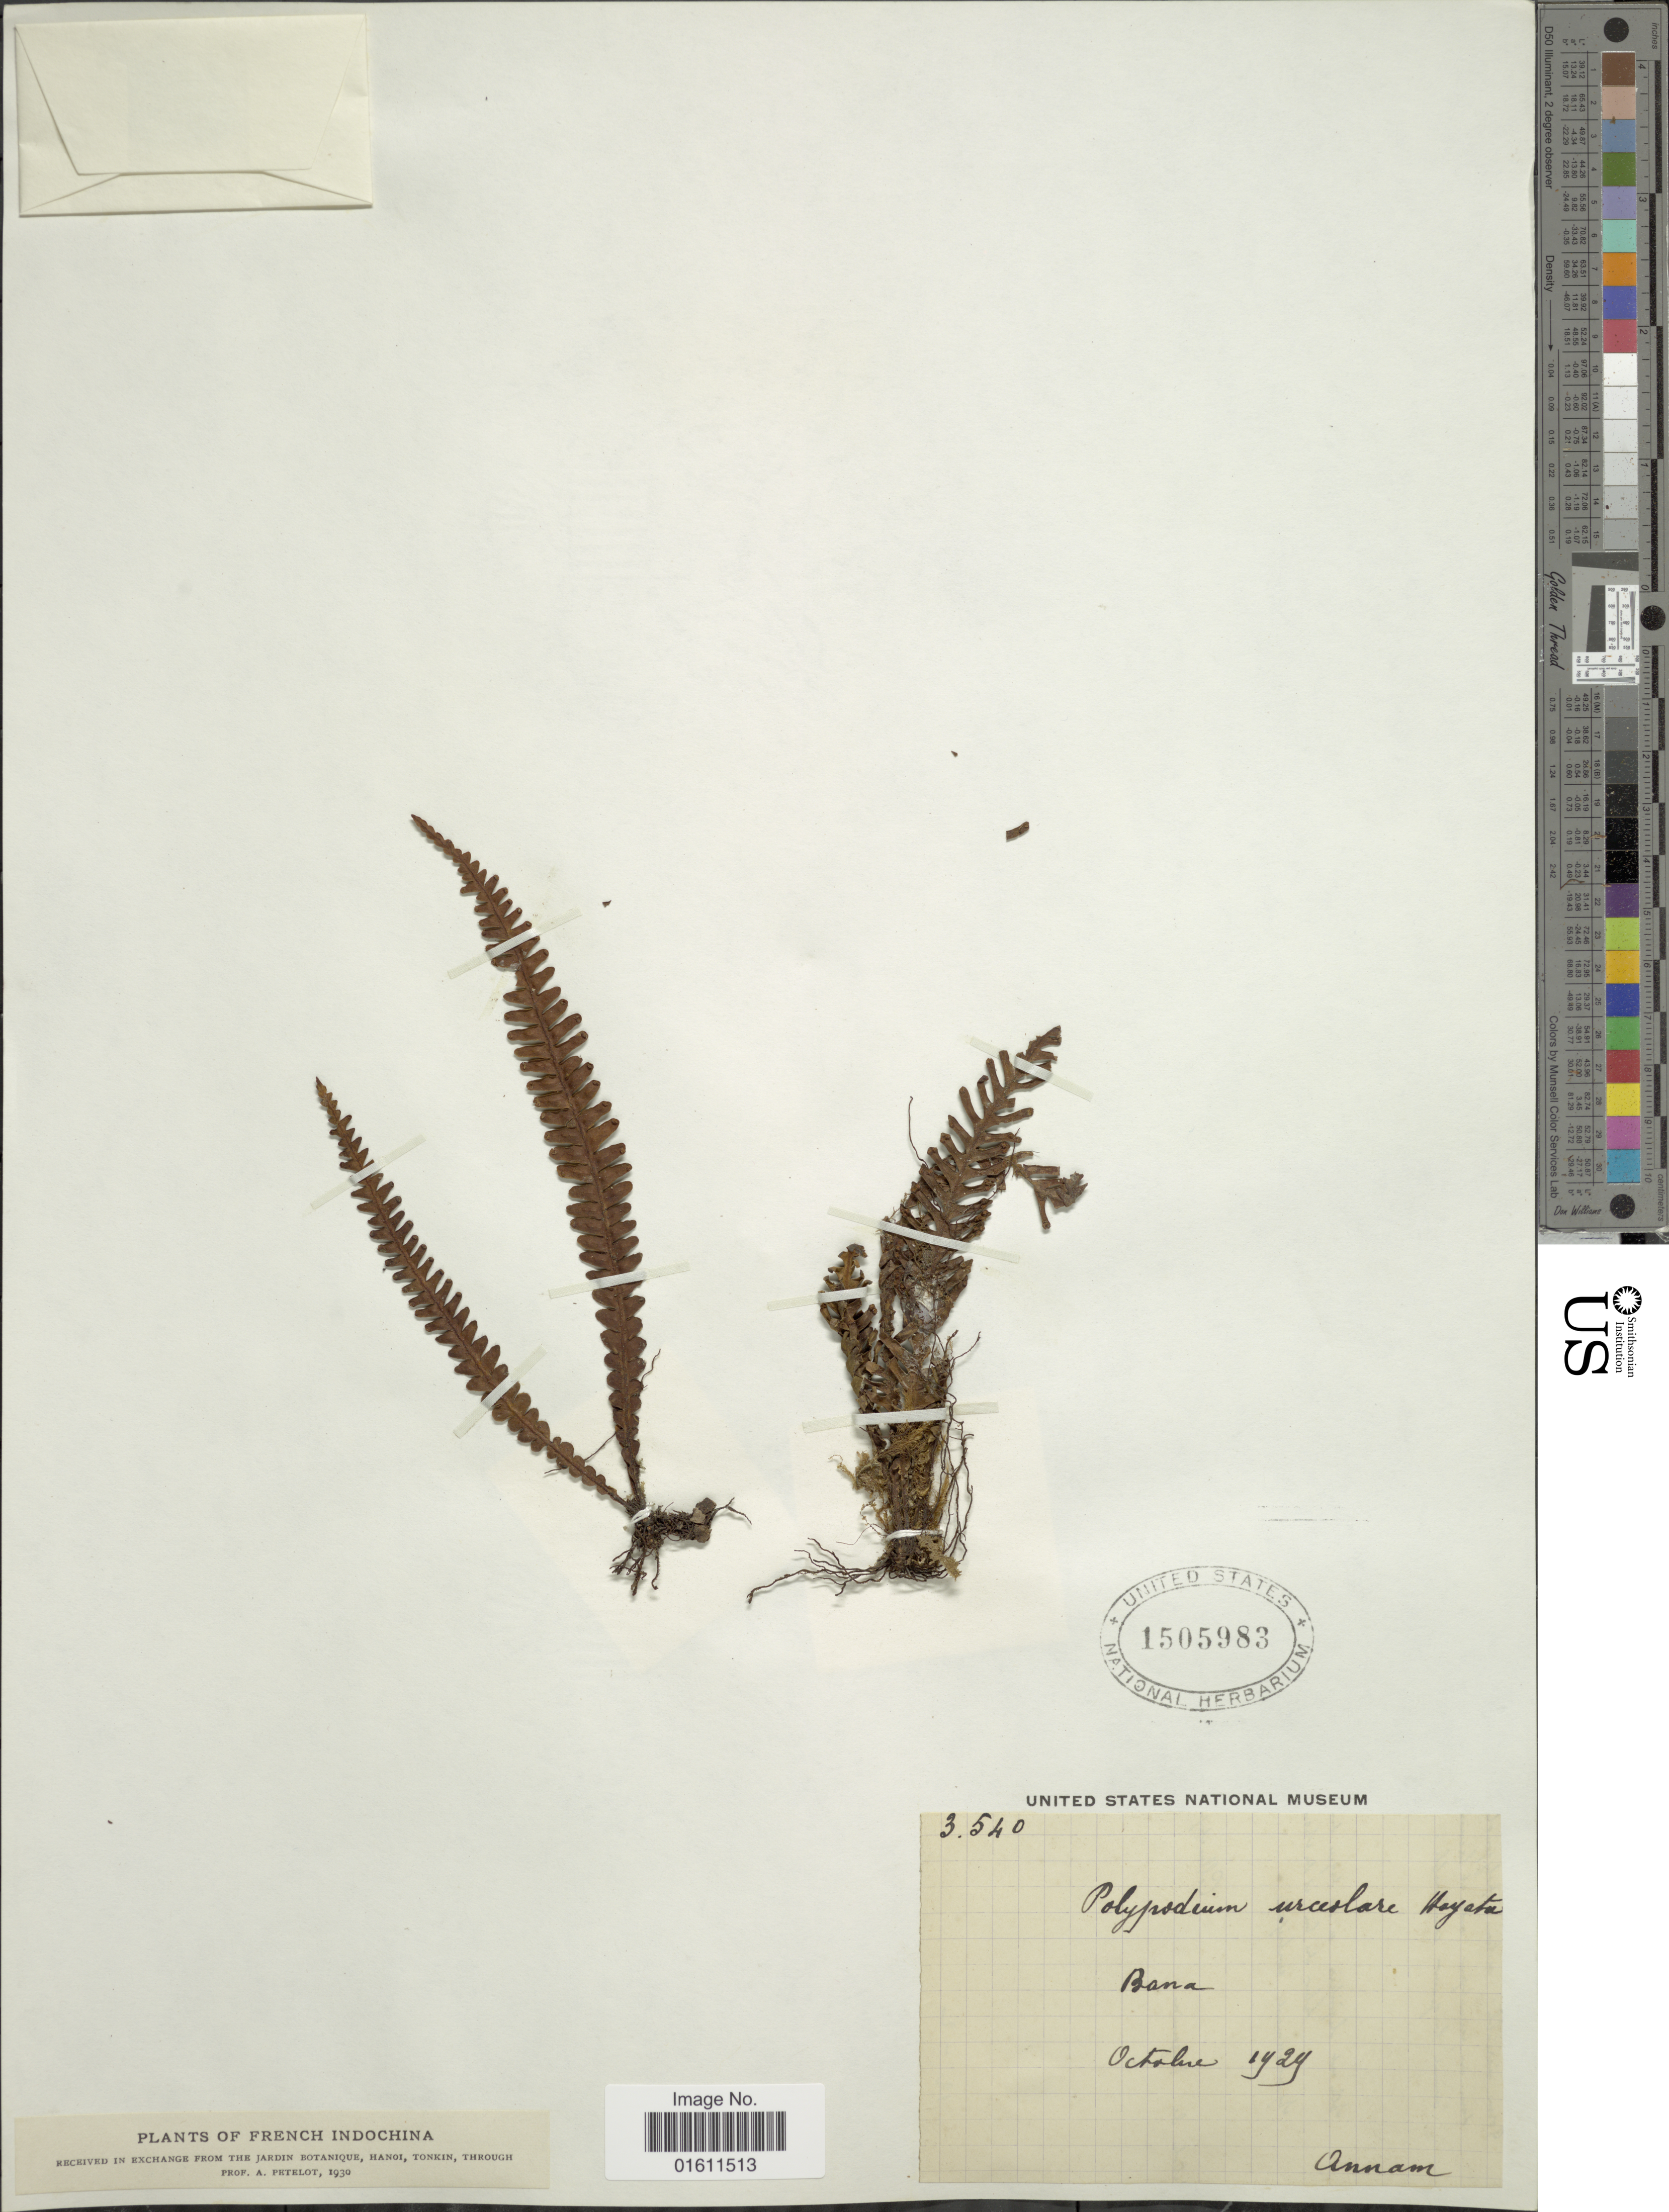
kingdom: Plantae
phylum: Tracheophyta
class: Polypodiopsida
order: Polypodiales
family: Polypodiaceae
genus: Prosaptia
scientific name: Prosaptia urceolaris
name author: (Hayata) Copel.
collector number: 3540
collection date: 1929-10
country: Vietnam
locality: Indochina, Bana, Annam.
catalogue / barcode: US 1505983